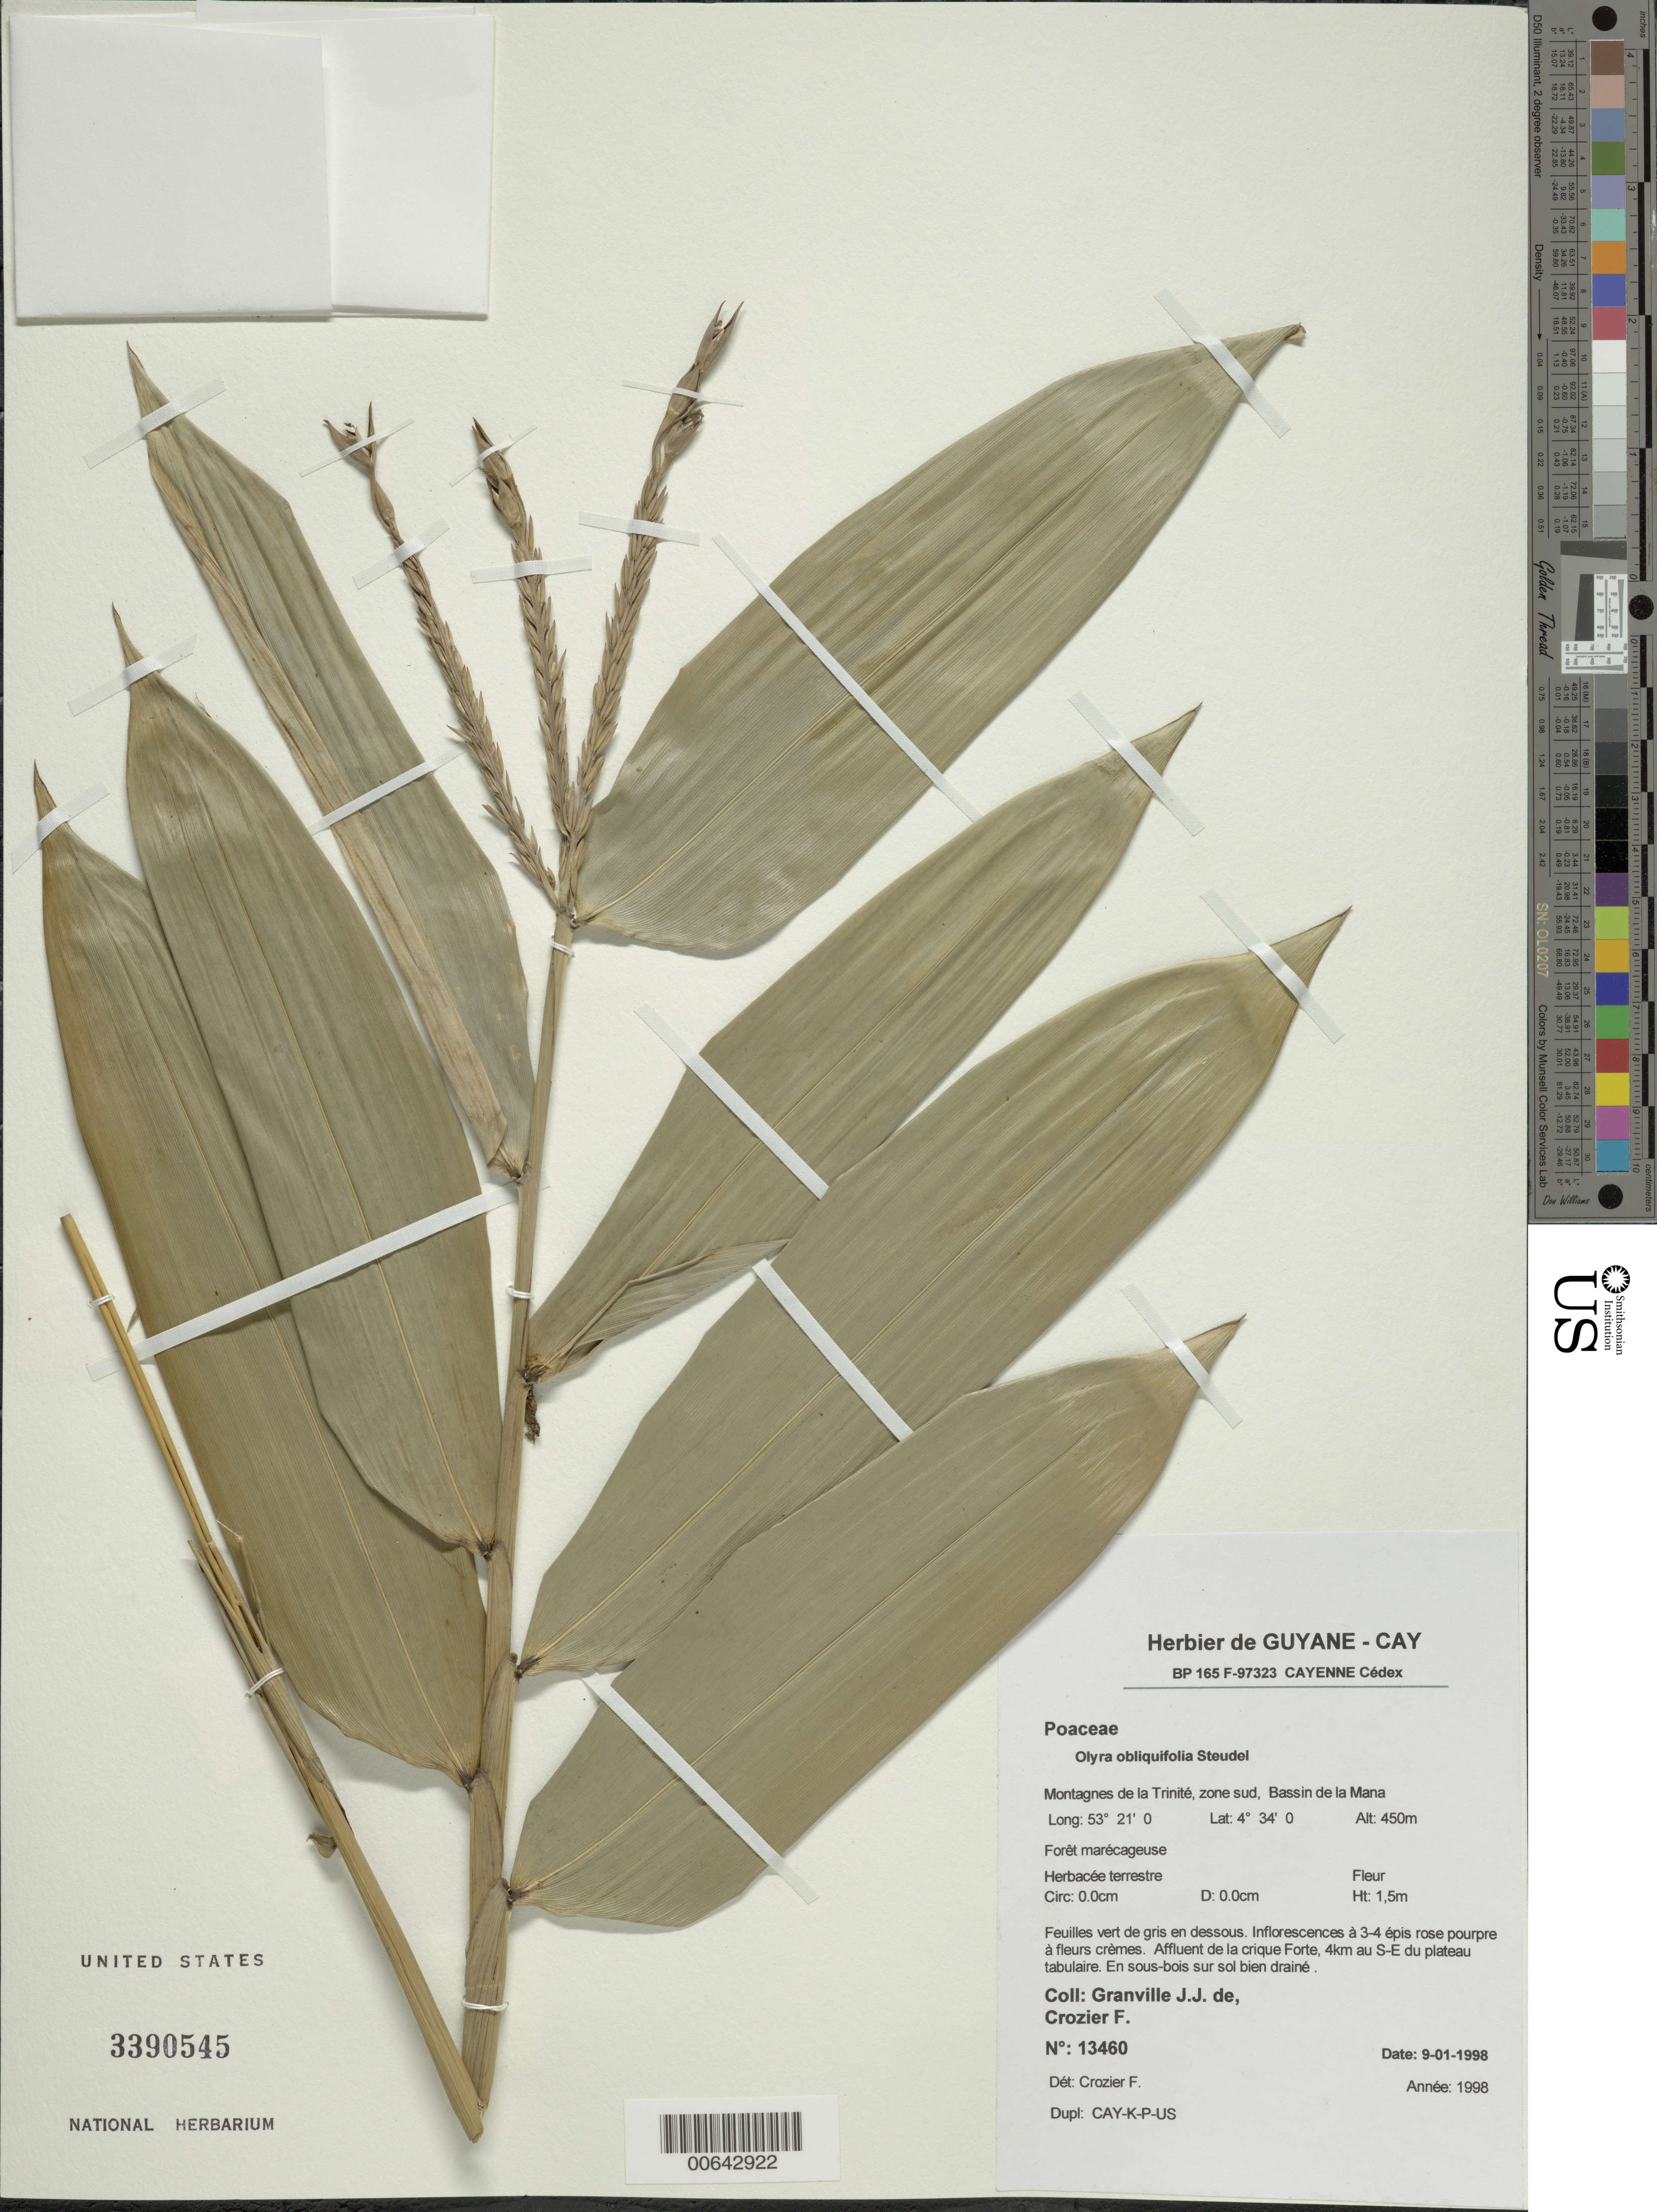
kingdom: Plantae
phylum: Tracheophyta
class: Liliopsida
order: Poales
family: Poaceae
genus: Olyra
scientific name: Olyra obliquifolia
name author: Steud.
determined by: Crozier, F.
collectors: J.-J. de Granville & F. Crozier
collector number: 13460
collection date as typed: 9-Jan-98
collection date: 1998-01-09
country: French Guiana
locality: Montagnes de la Trinité, zone sud, Bassin de la Mana; affluent de la crique Forte, 4km au SE du plateau tabulaire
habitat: Forêt marécageuse; en sous-bois sur sol bien draine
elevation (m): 450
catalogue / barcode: US 3390545